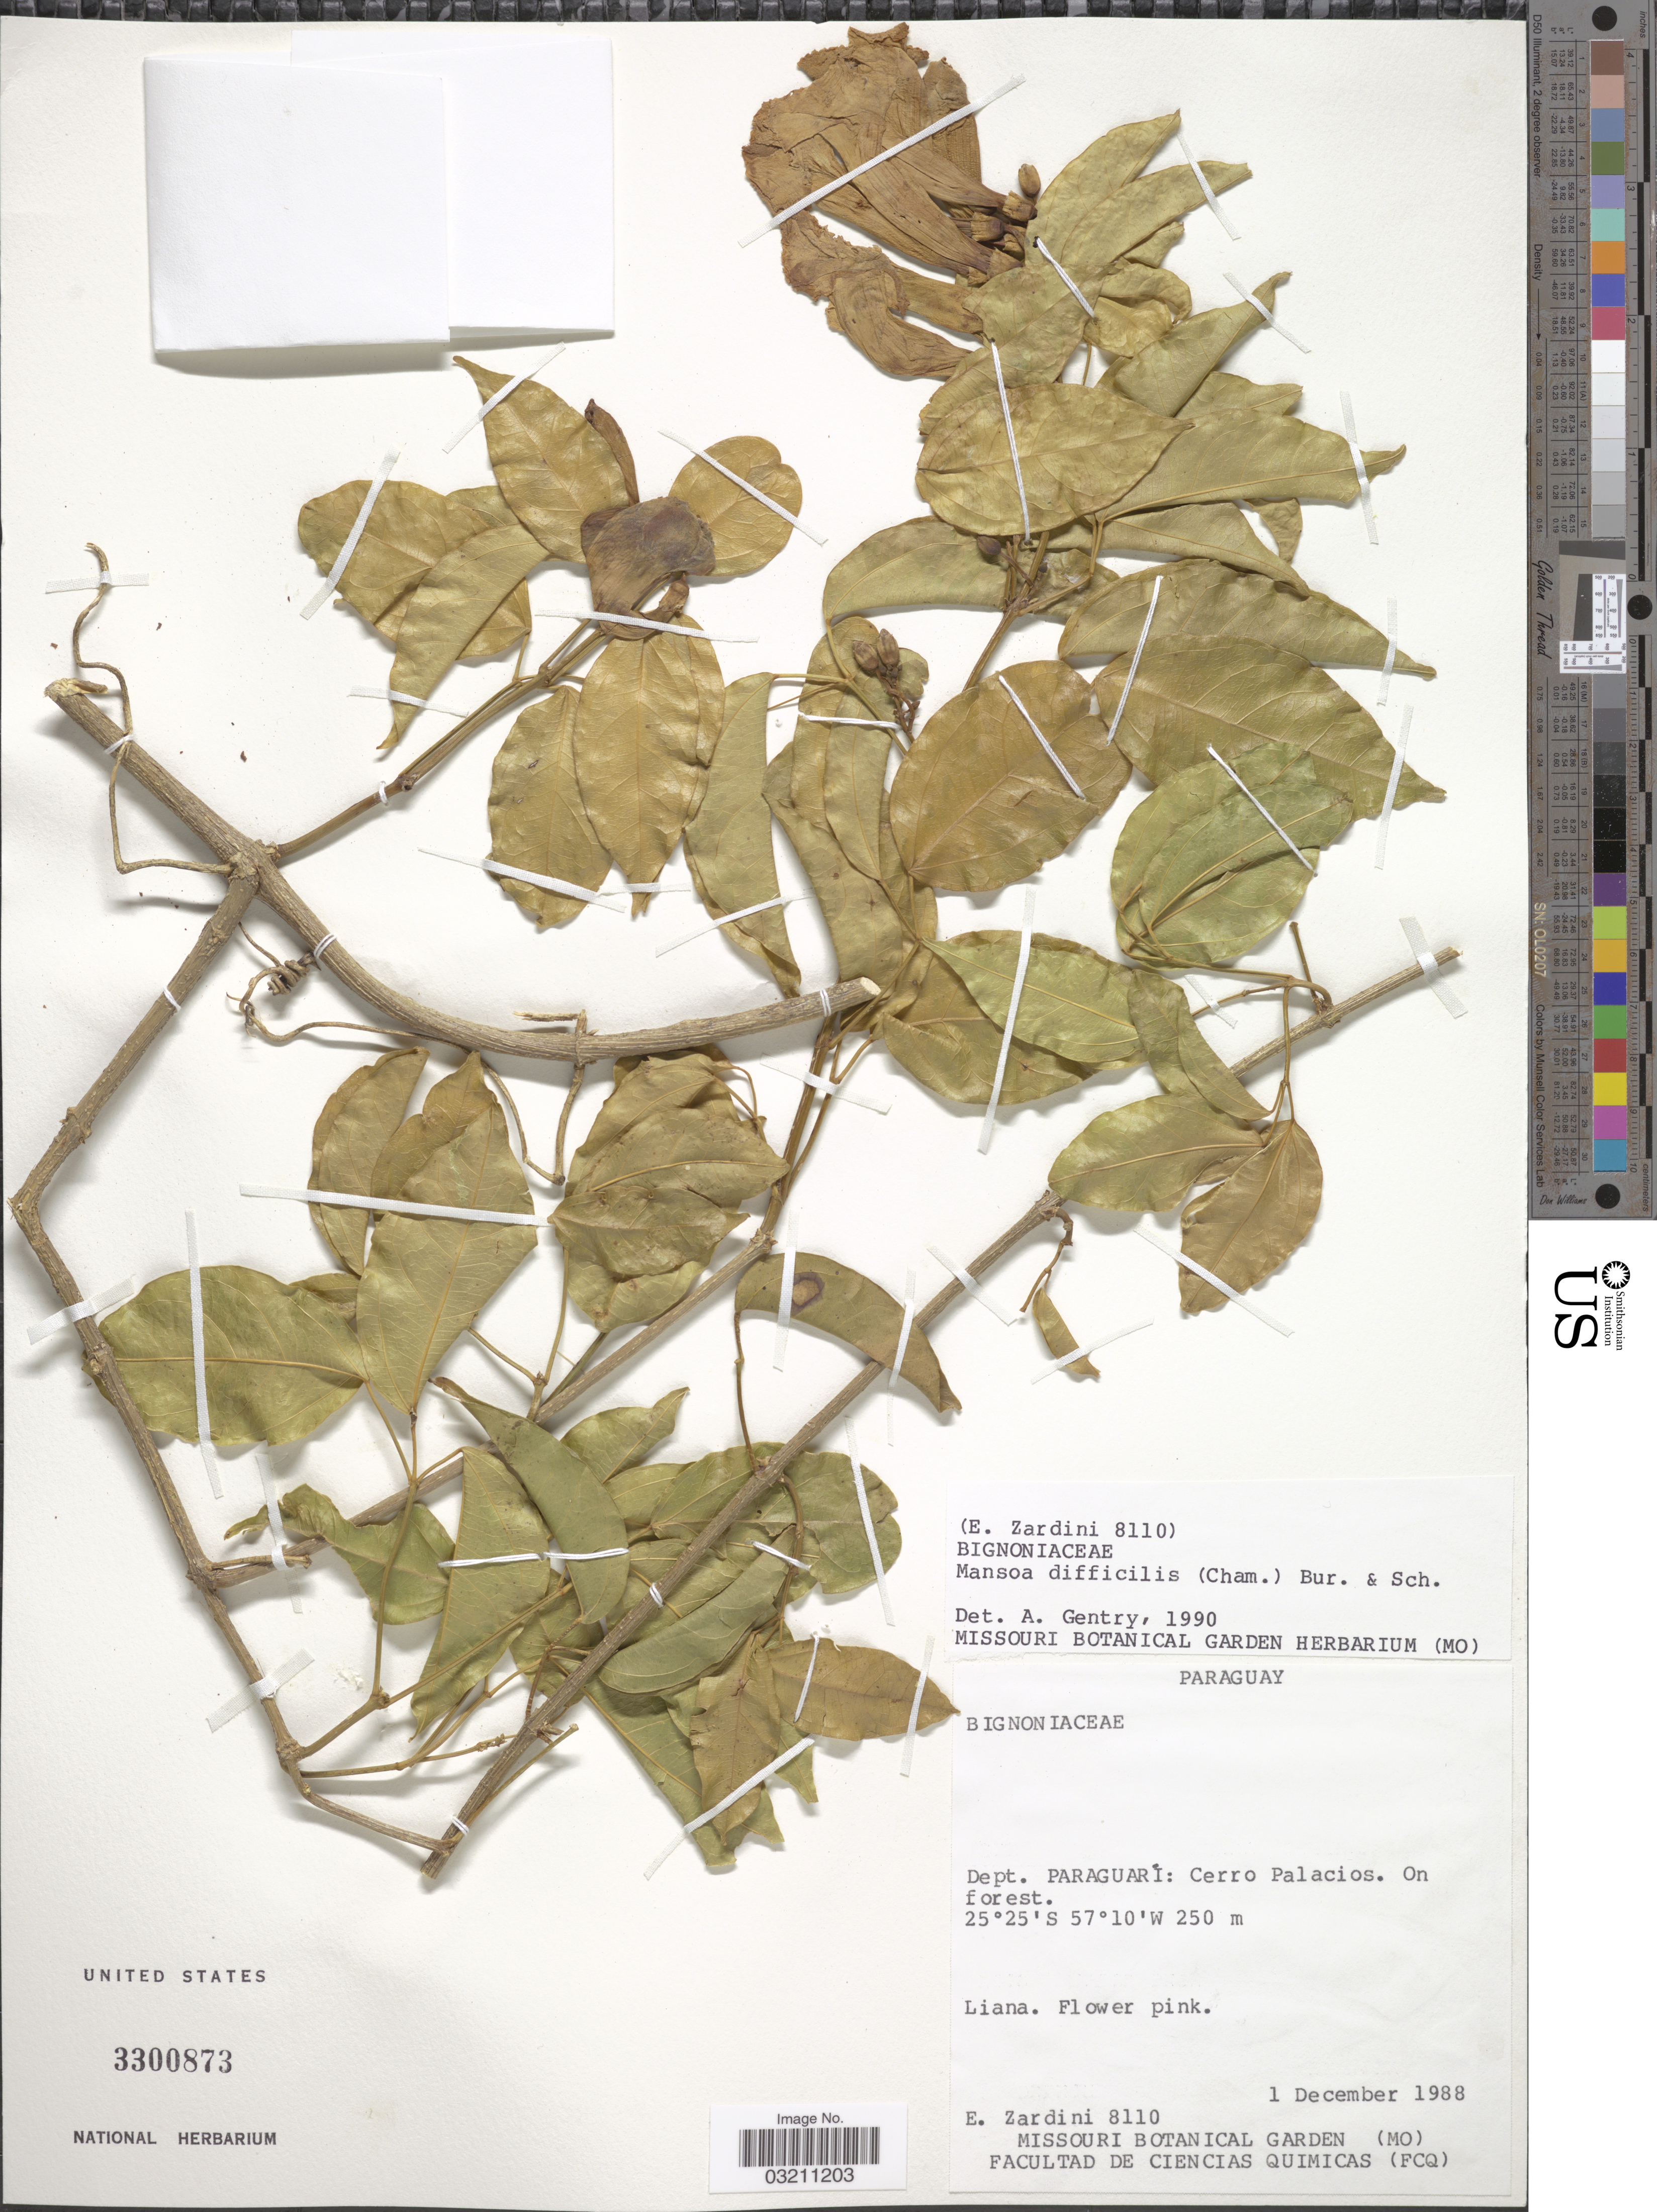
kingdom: Plantae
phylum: Tracheophyta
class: Magnoliopsida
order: Lamiales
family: Bignoniaceae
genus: Mansoa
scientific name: Mansoa difficilis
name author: (Cham.) Bureau & K. Schum.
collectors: E. Zardini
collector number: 8110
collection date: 1988-12-01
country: Paraguay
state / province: Paraguari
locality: Dept. Paraguarí: Cerro Palacios. On forest.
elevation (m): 250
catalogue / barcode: US 3300873